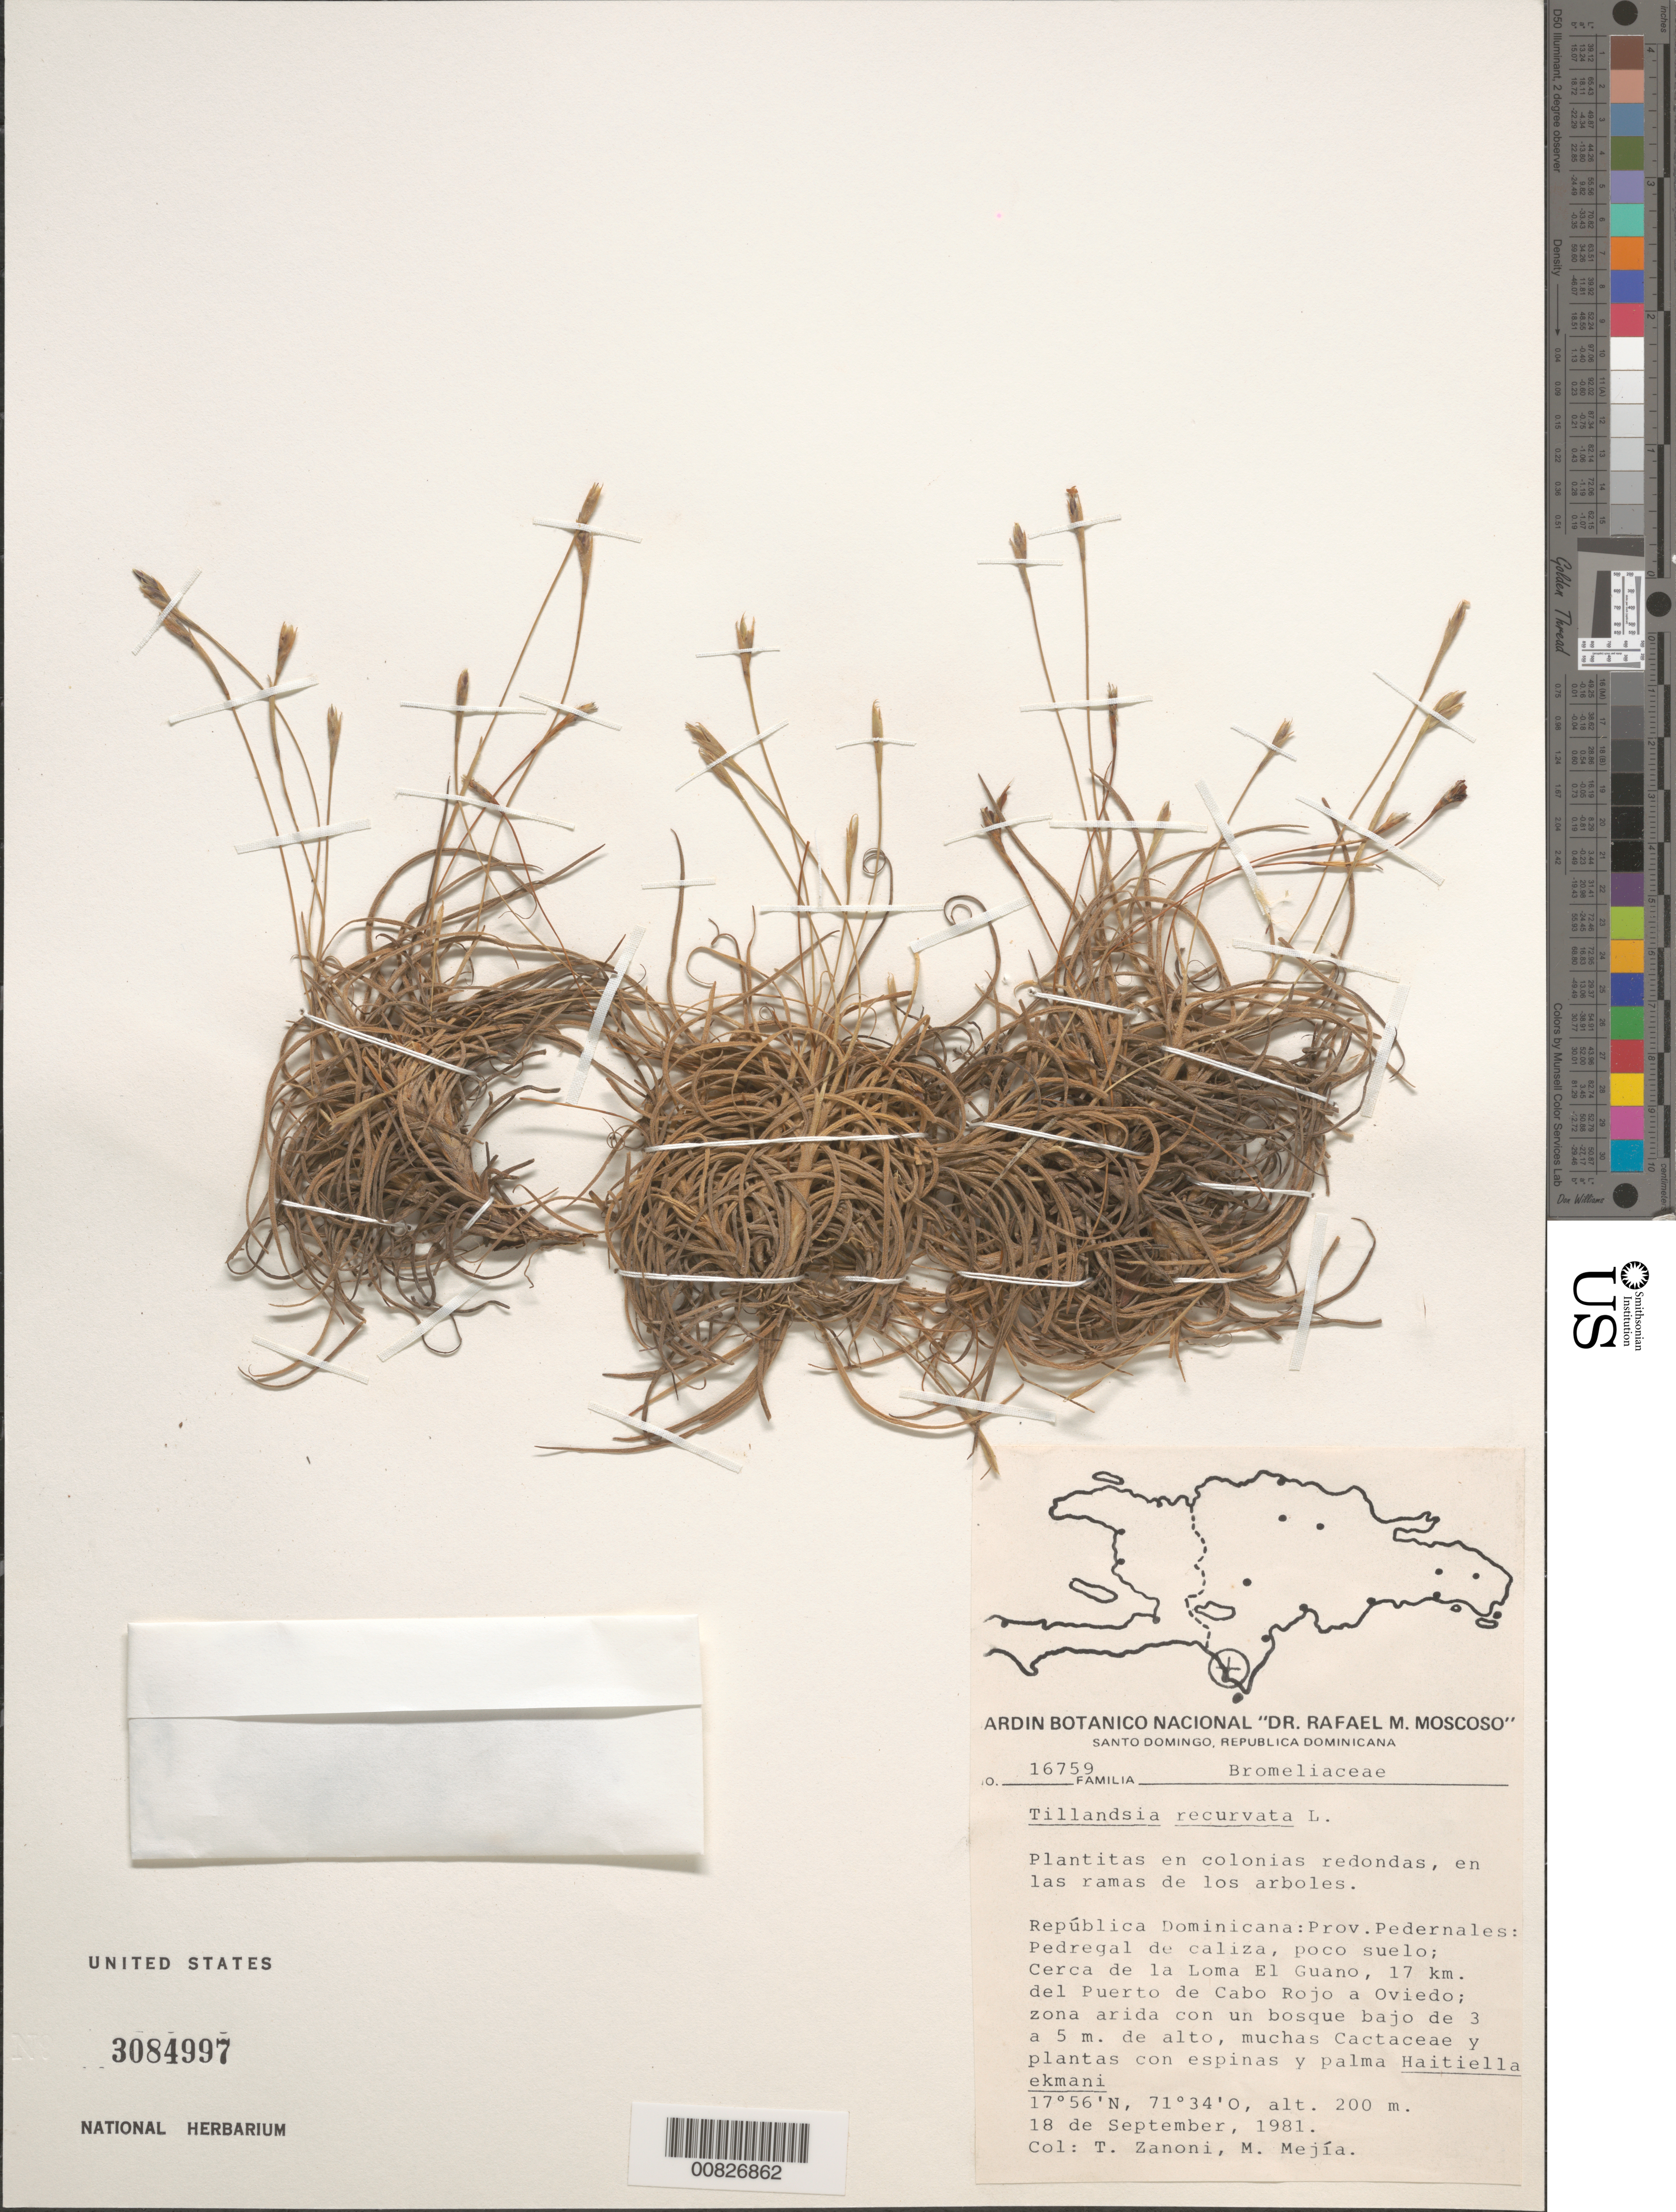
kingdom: Plantae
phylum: Tracheophyta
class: Liliopsida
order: Poales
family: Bromeliaceae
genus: Tillandsia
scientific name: Tillandsia recurvata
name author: L.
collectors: T. A. Zanoni & M. Mejia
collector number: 16759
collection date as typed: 18 Sep 1981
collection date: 1981-09-18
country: Dominican Republic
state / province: Pedernales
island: Hispaniola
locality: Pedregal de caliza, poco suelo cerca de la Loma El Guano, 17 km. del Puerto de Cabo Rojo a Oviedo.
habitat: Zona arida con bosque bajo de 3 a 5 m. de alto, muchas cactaceae y plantas con espinas y palma Haitiella ekmani.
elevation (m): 200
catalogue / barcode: US 3084997